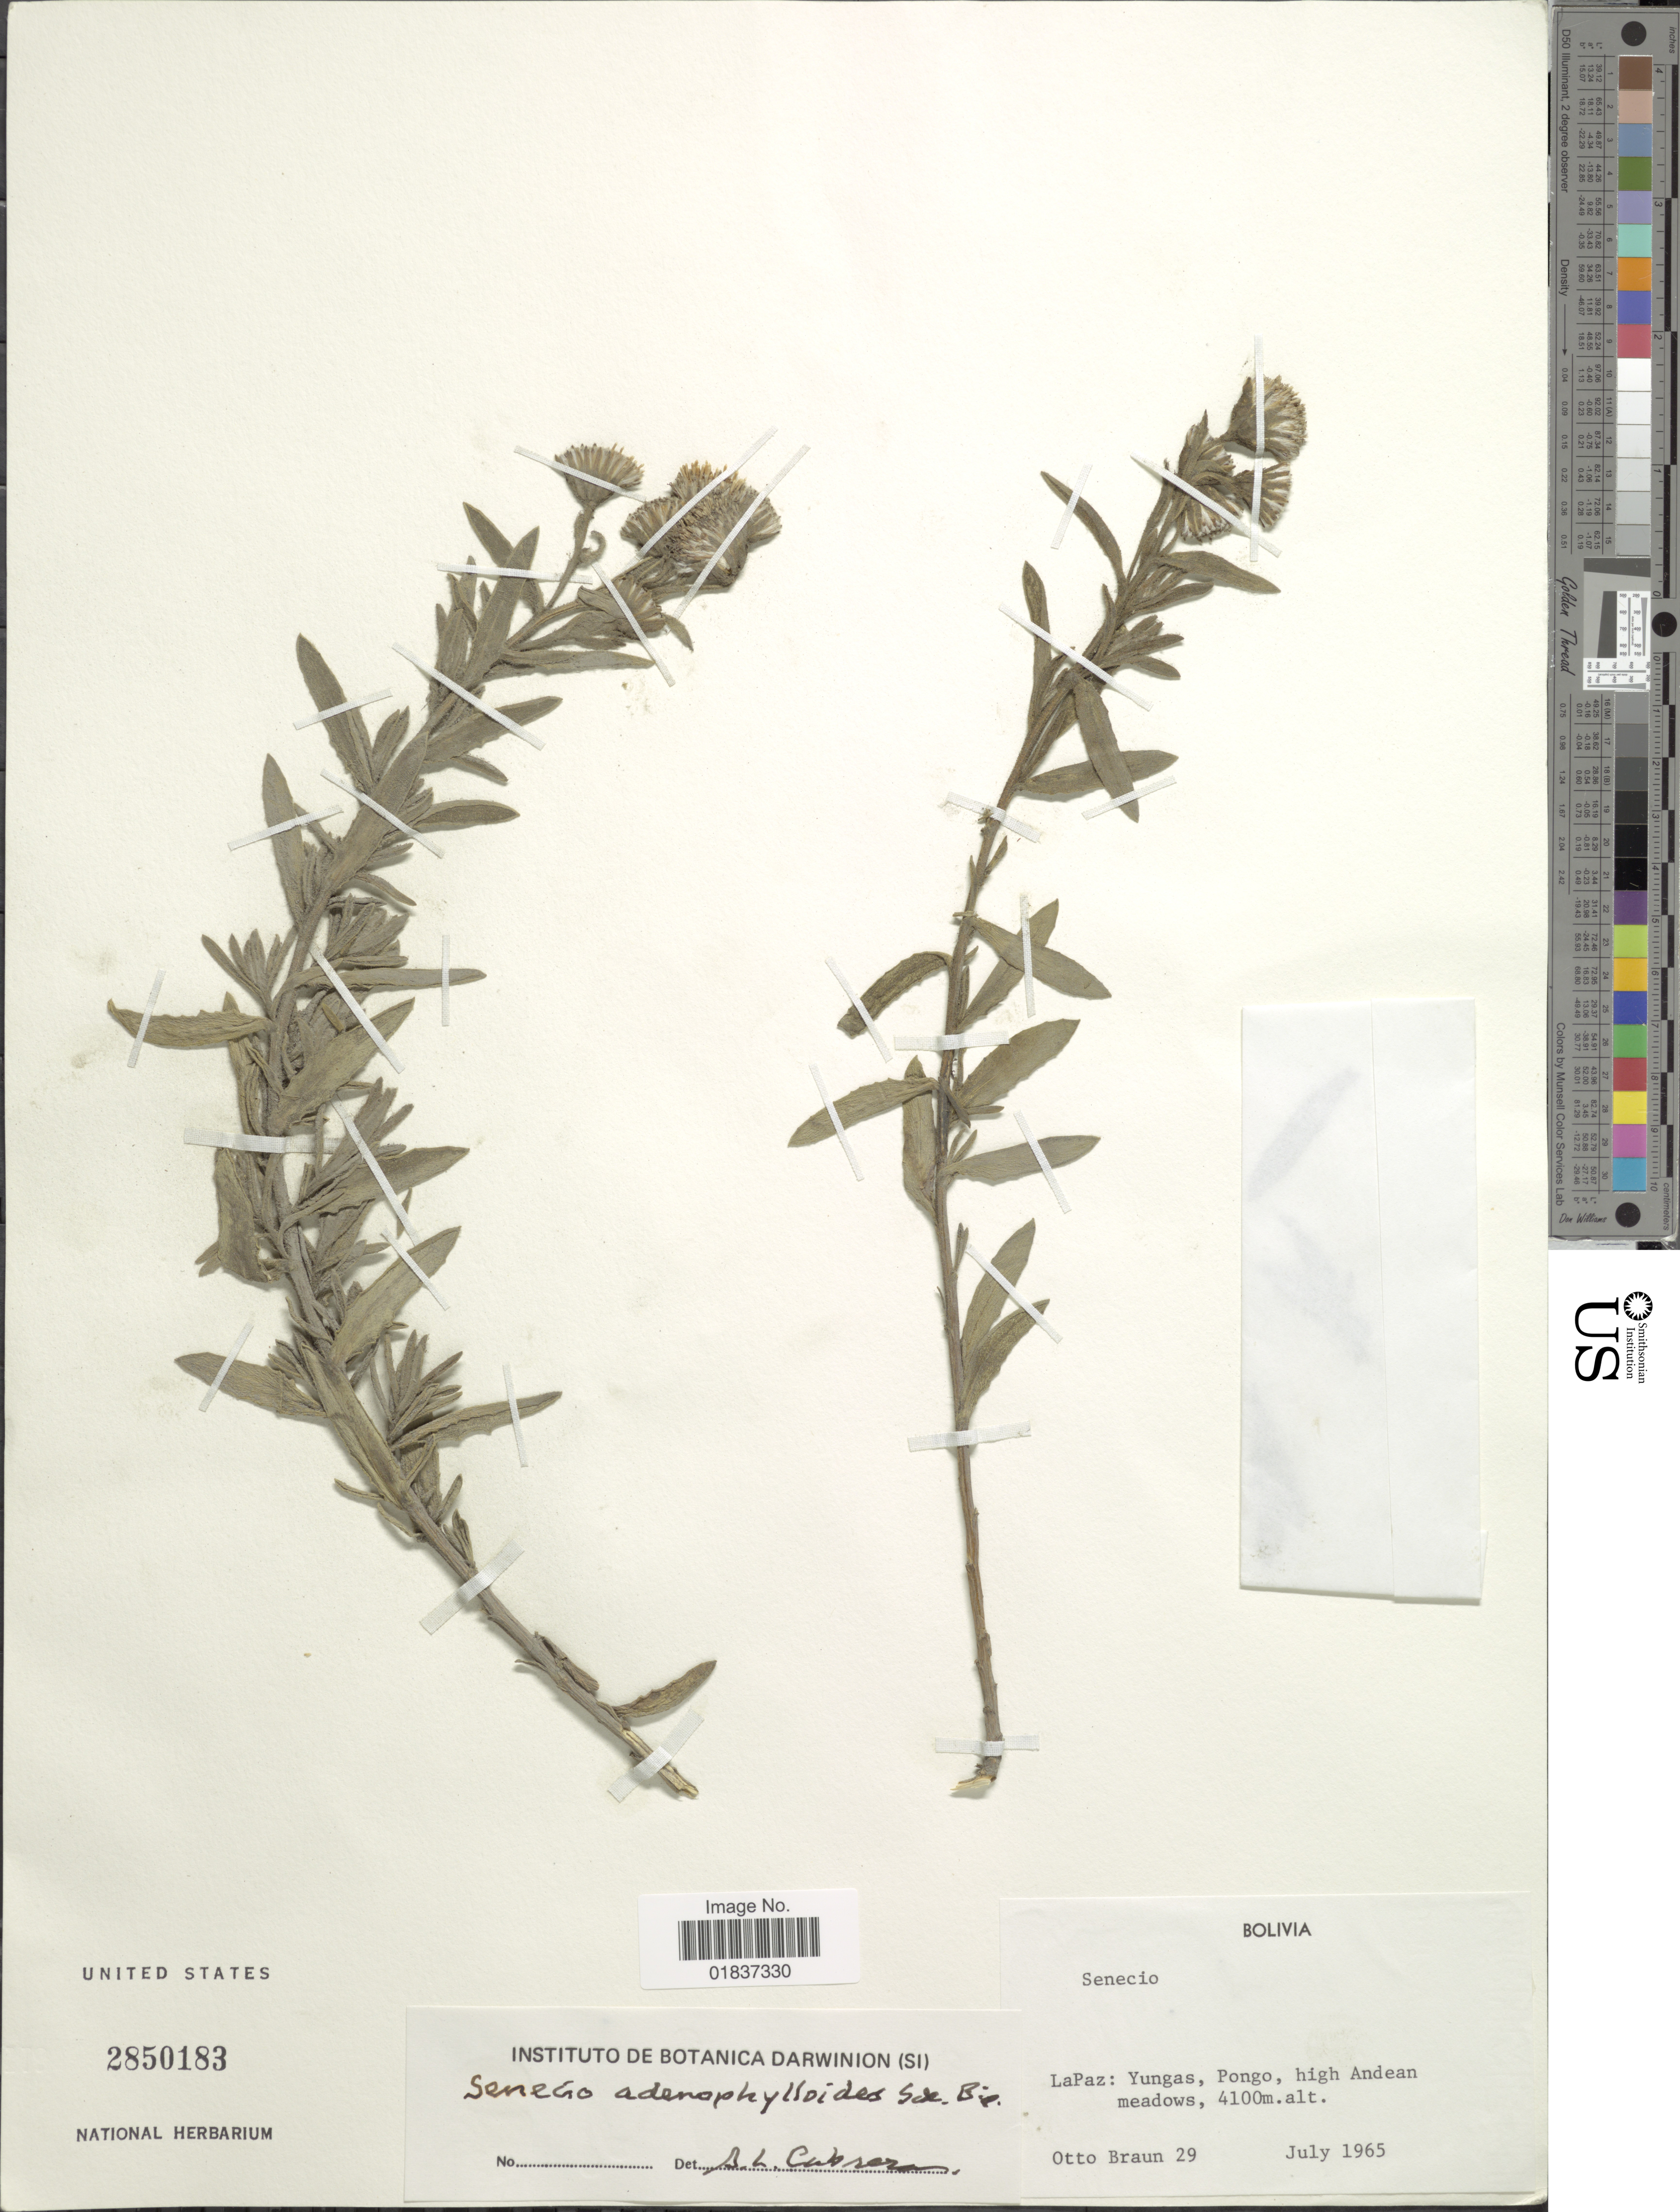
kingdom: Plantae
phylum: Tracheophyta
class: Magnoliopsida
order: Asterales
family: Asteraceae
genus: Senecio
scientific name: Senecio rufescens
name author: DC.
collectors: O. Braun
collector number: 29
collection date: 1965-07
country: Bolivia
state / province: La Paz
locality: LaPaz: Yungas, Pongo, high Andean meadows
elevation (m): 4100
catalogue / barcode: US 2850183